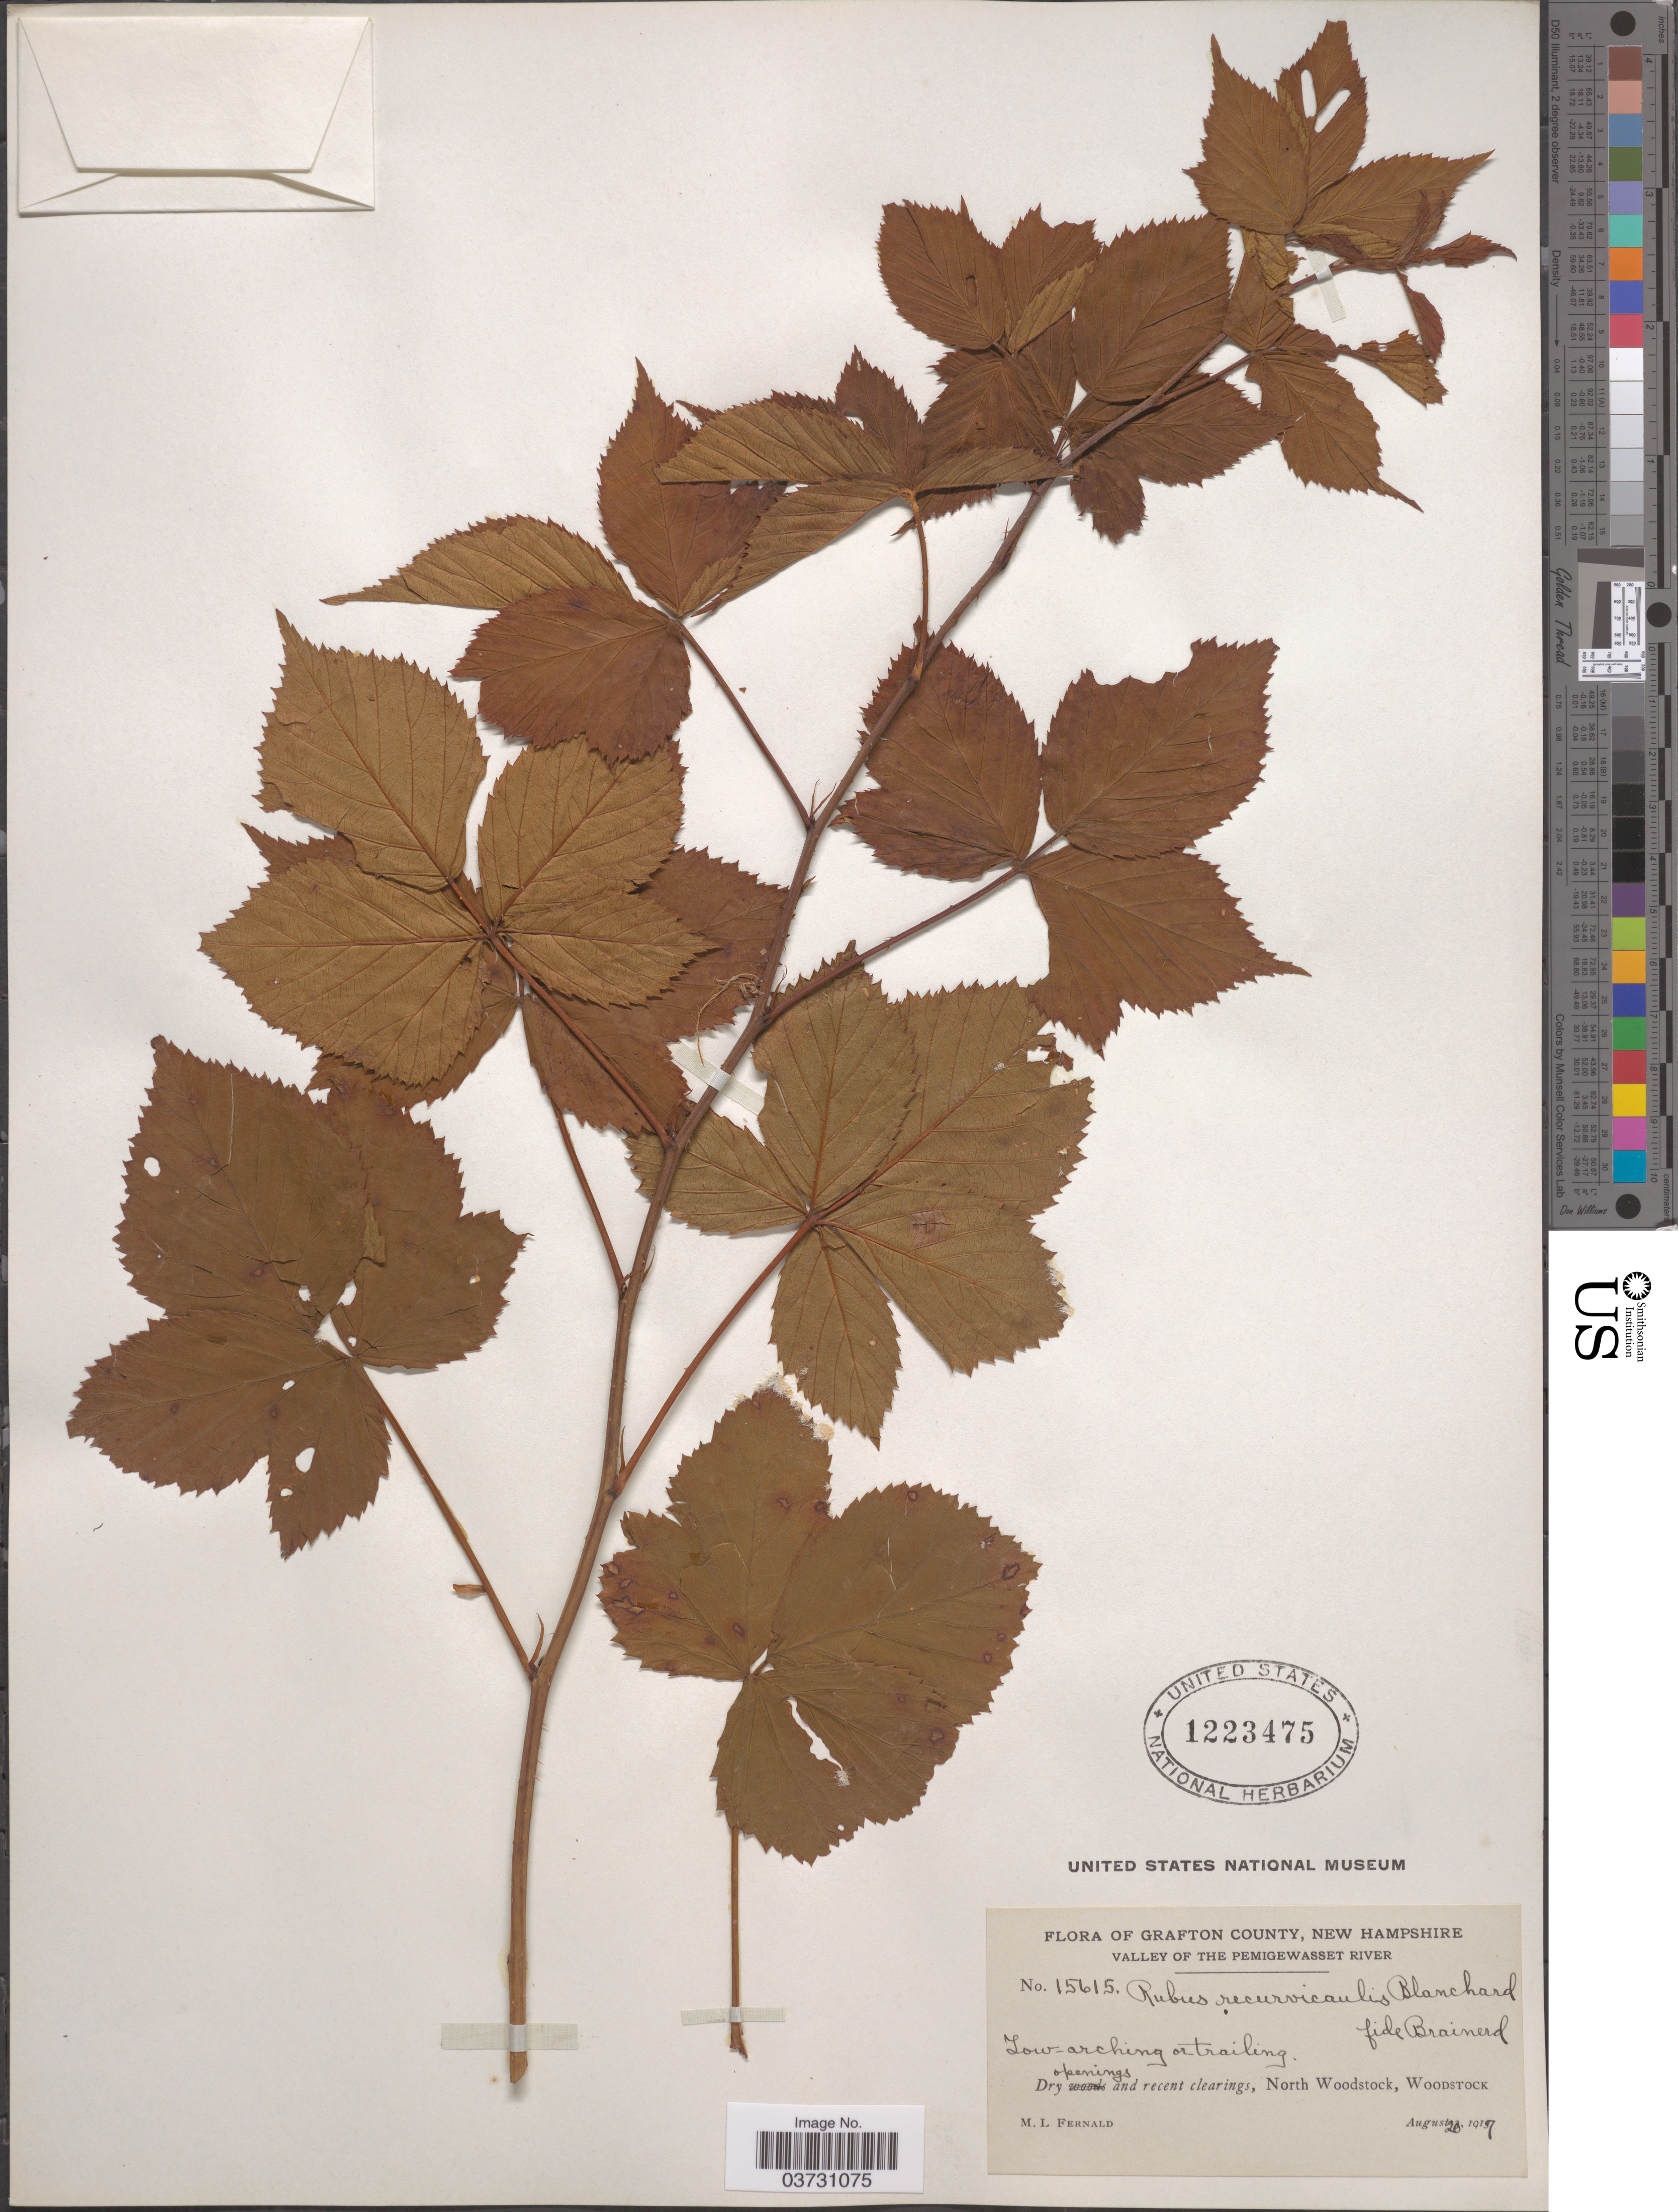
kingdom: Plantae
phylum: Tracheophyta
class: Magnoliopsida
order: Rosales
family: Rosaceae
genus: Rubus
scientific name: Rubus recurvicaulis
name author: Blanch.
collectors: M. L. Fernald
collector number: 15615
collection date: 1917-08-20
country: United States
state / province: New Hampshire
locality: Grafton County. Valley of the Pemigewasset River. Dry openings and recent clearings, North Woodstock, Woodstock.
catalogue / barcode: US 1223475